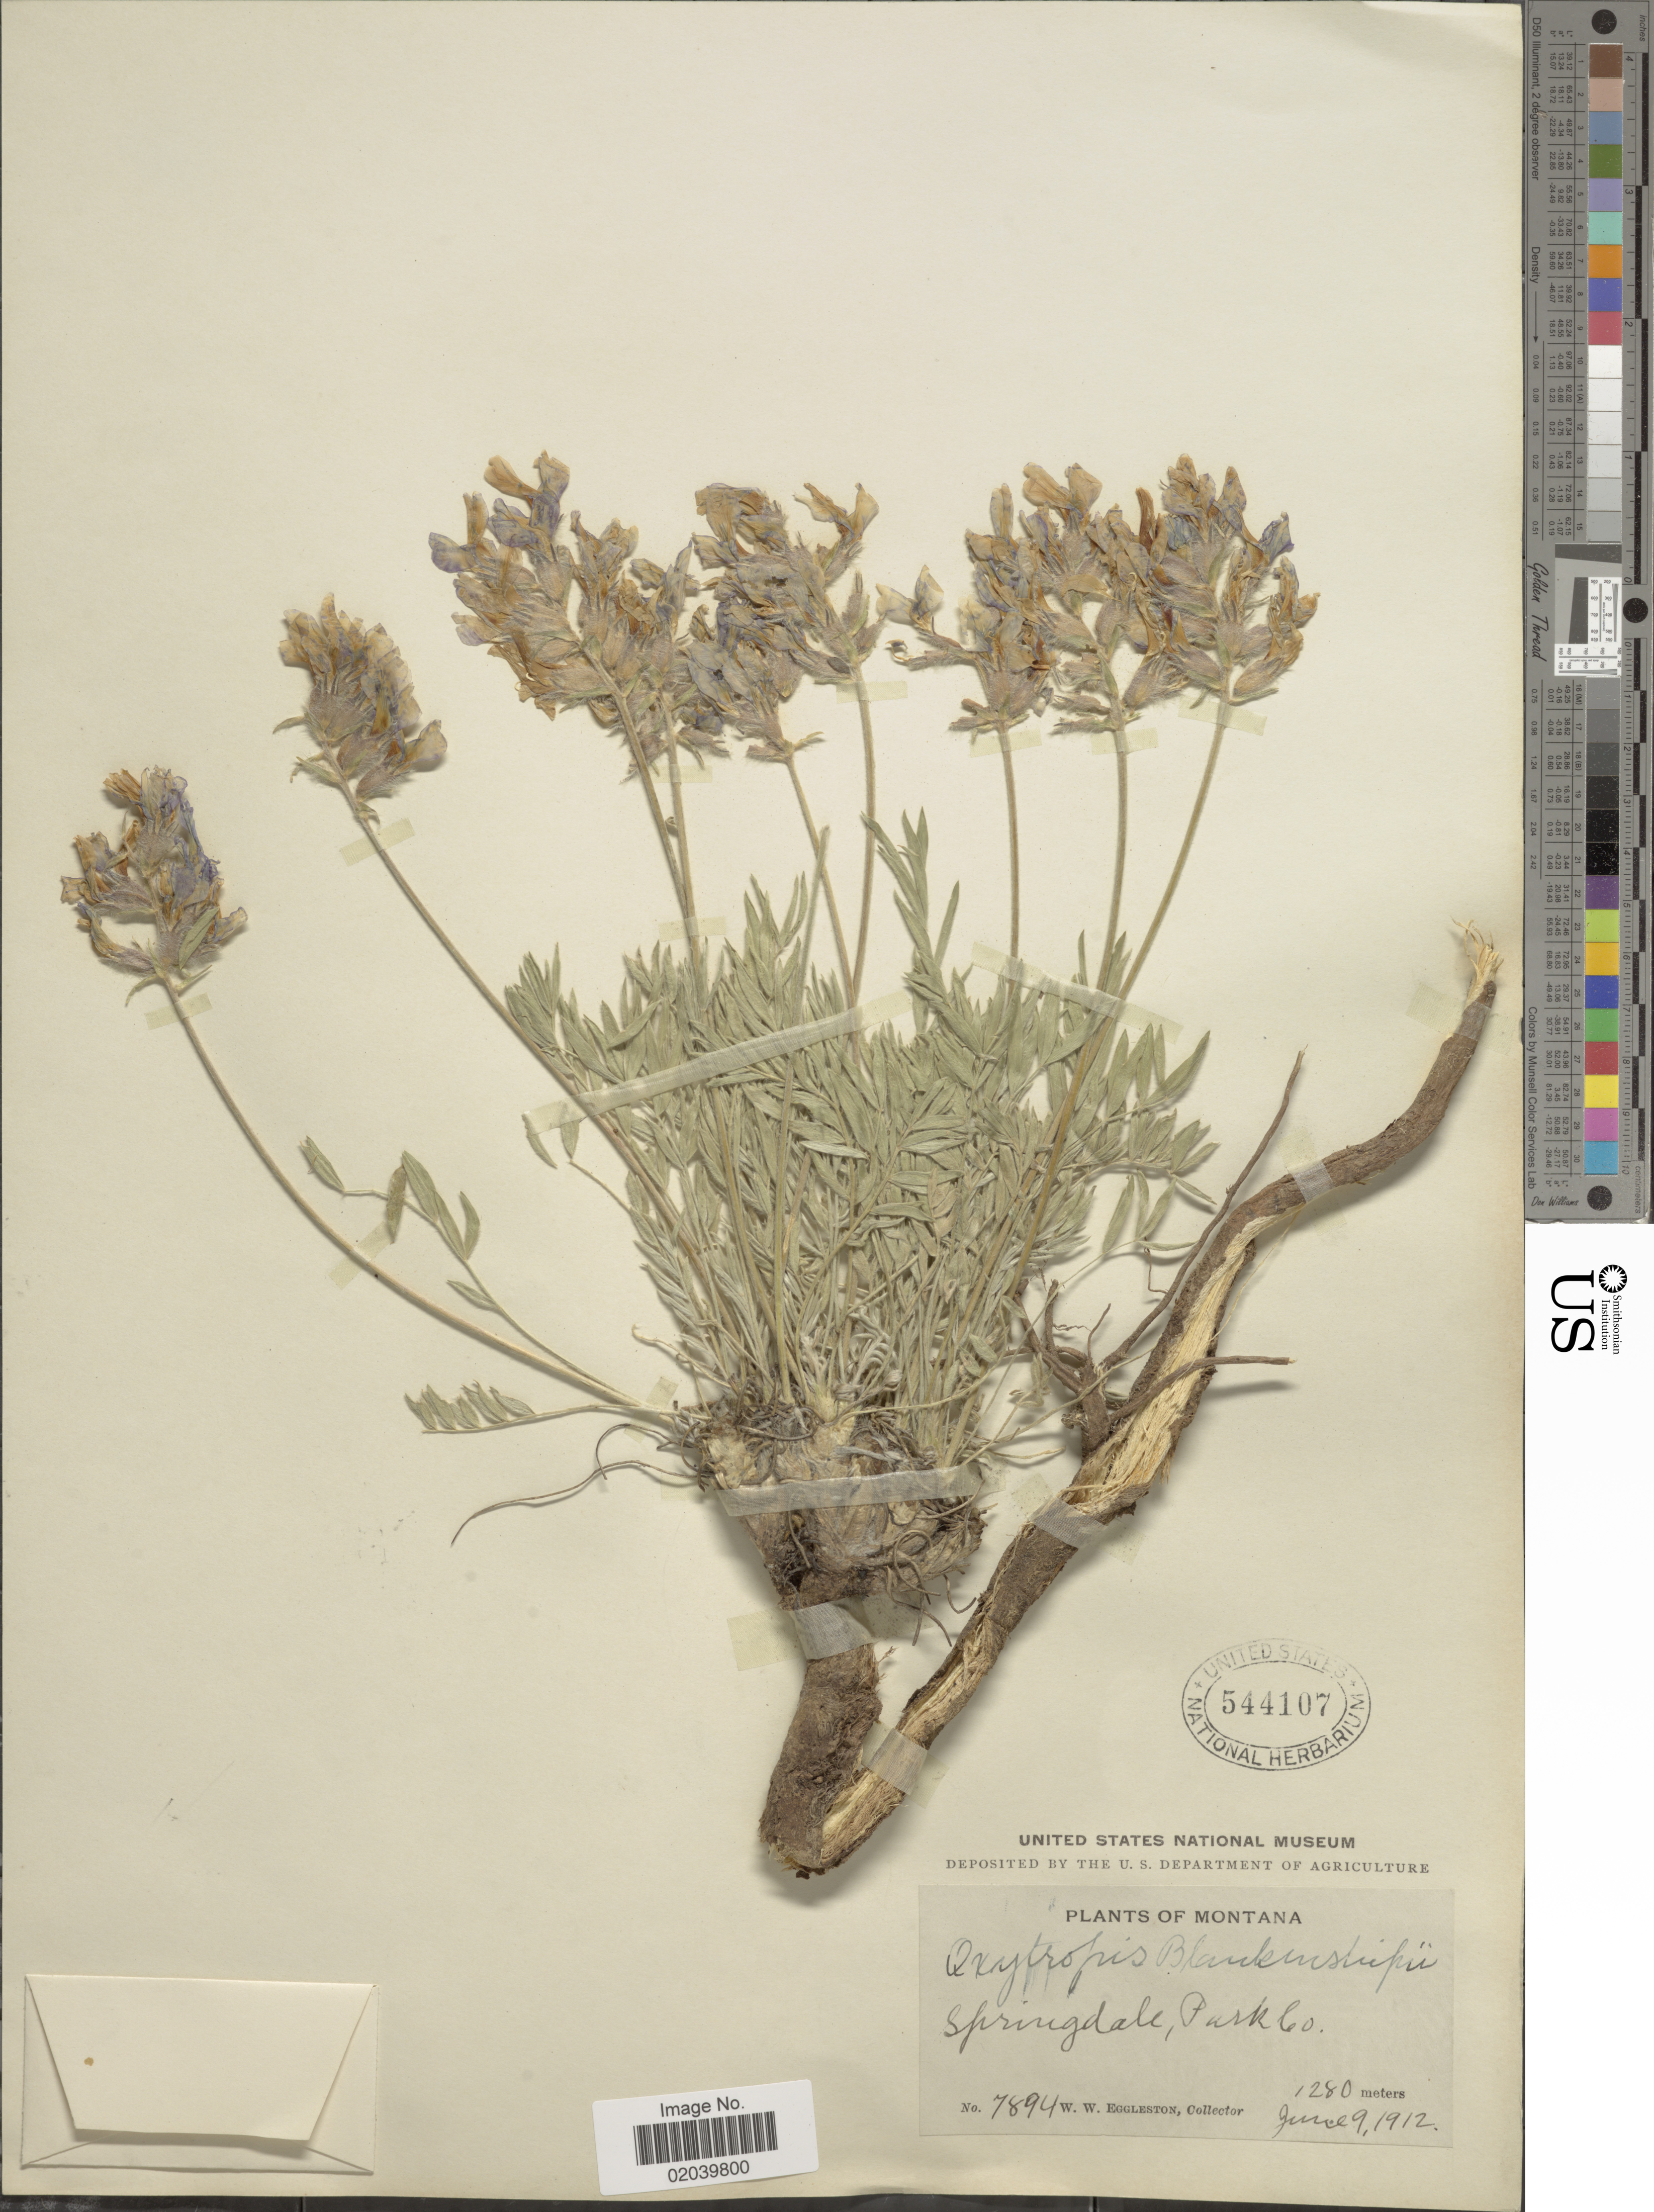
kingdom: Plantae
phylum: Tracheophyta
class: Magnoliopsida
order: Fabales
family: Fabaceae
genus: Oxytropis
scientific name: Oxytropis lagopus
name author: Nutt.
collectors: W. W. Eggleston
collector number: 7894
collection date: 1912-06-09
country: United States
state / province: Montana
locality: Springdale, Park Co.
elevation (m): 1280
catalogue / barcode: US 544107